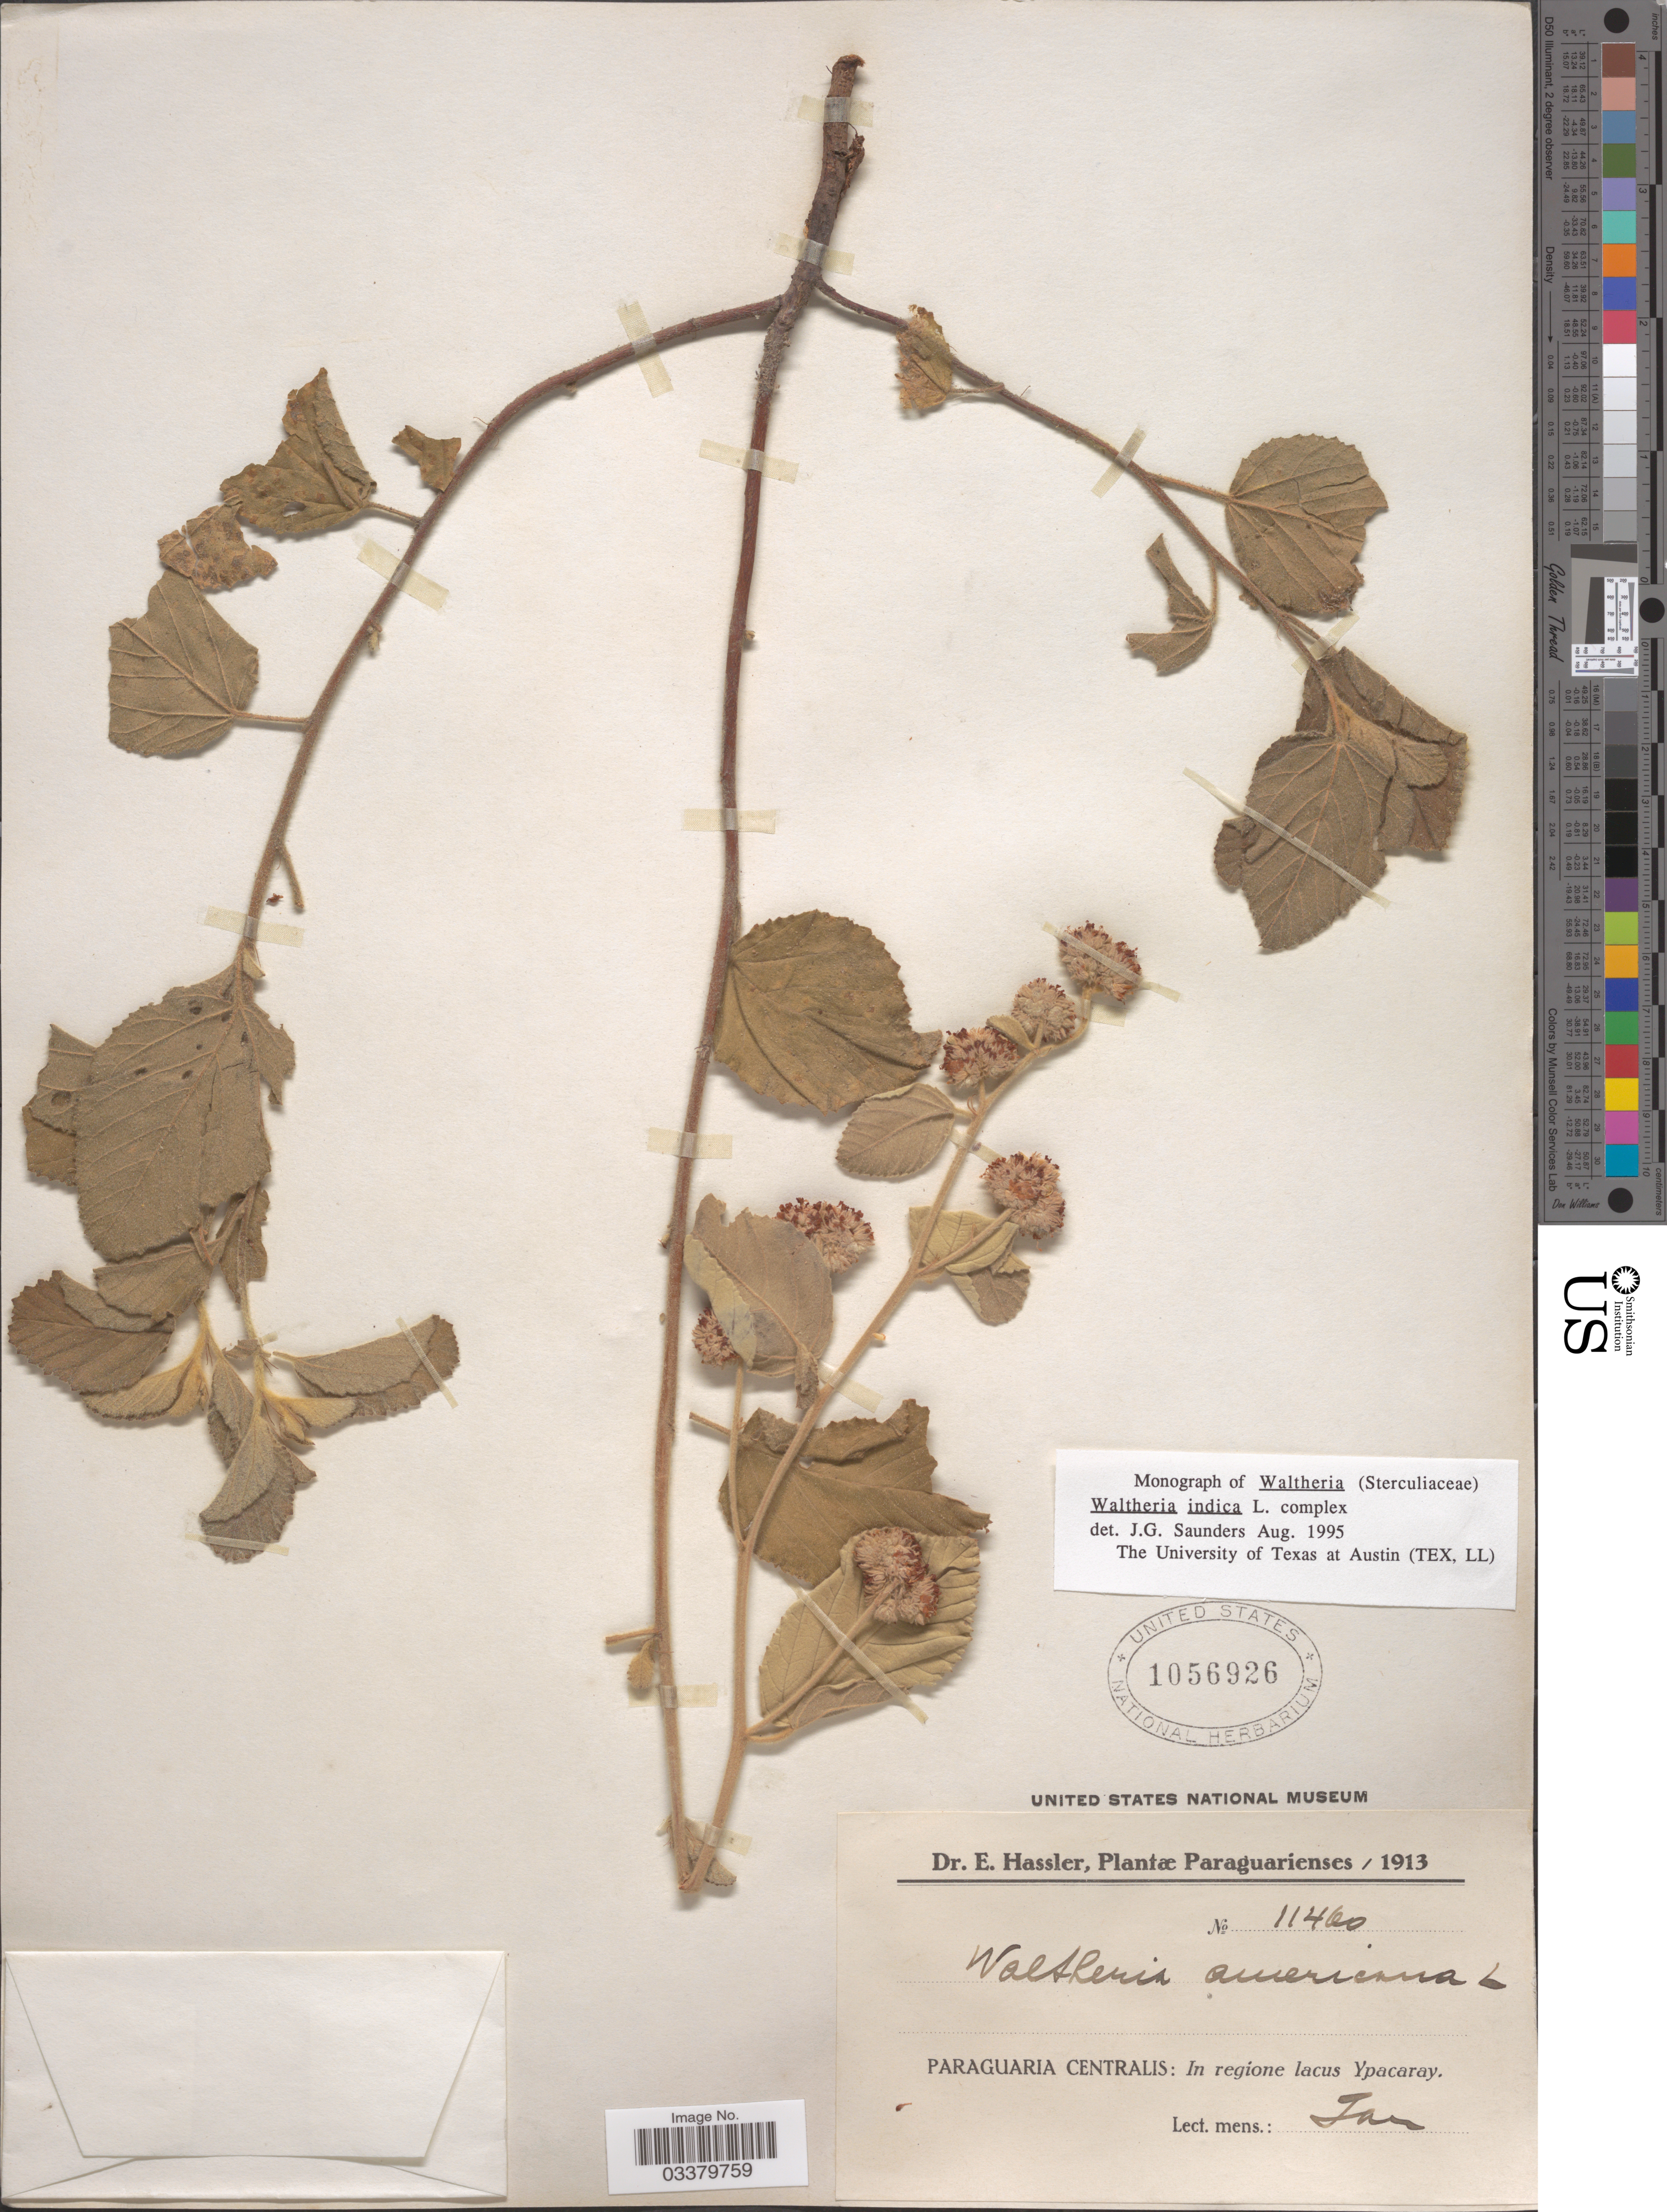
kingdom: Plantae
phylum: Tracheophyta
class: Magnoliopsida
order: Malvales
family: Malvaceae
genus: Waltheria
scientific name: Waltheria indica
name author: L.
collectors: E. Hassler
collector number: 11460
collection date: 1913-01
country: Paraguay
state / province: Central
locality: Paraguaria Centralis: In regione lacus Ypacaray.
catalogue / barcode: US 1056926